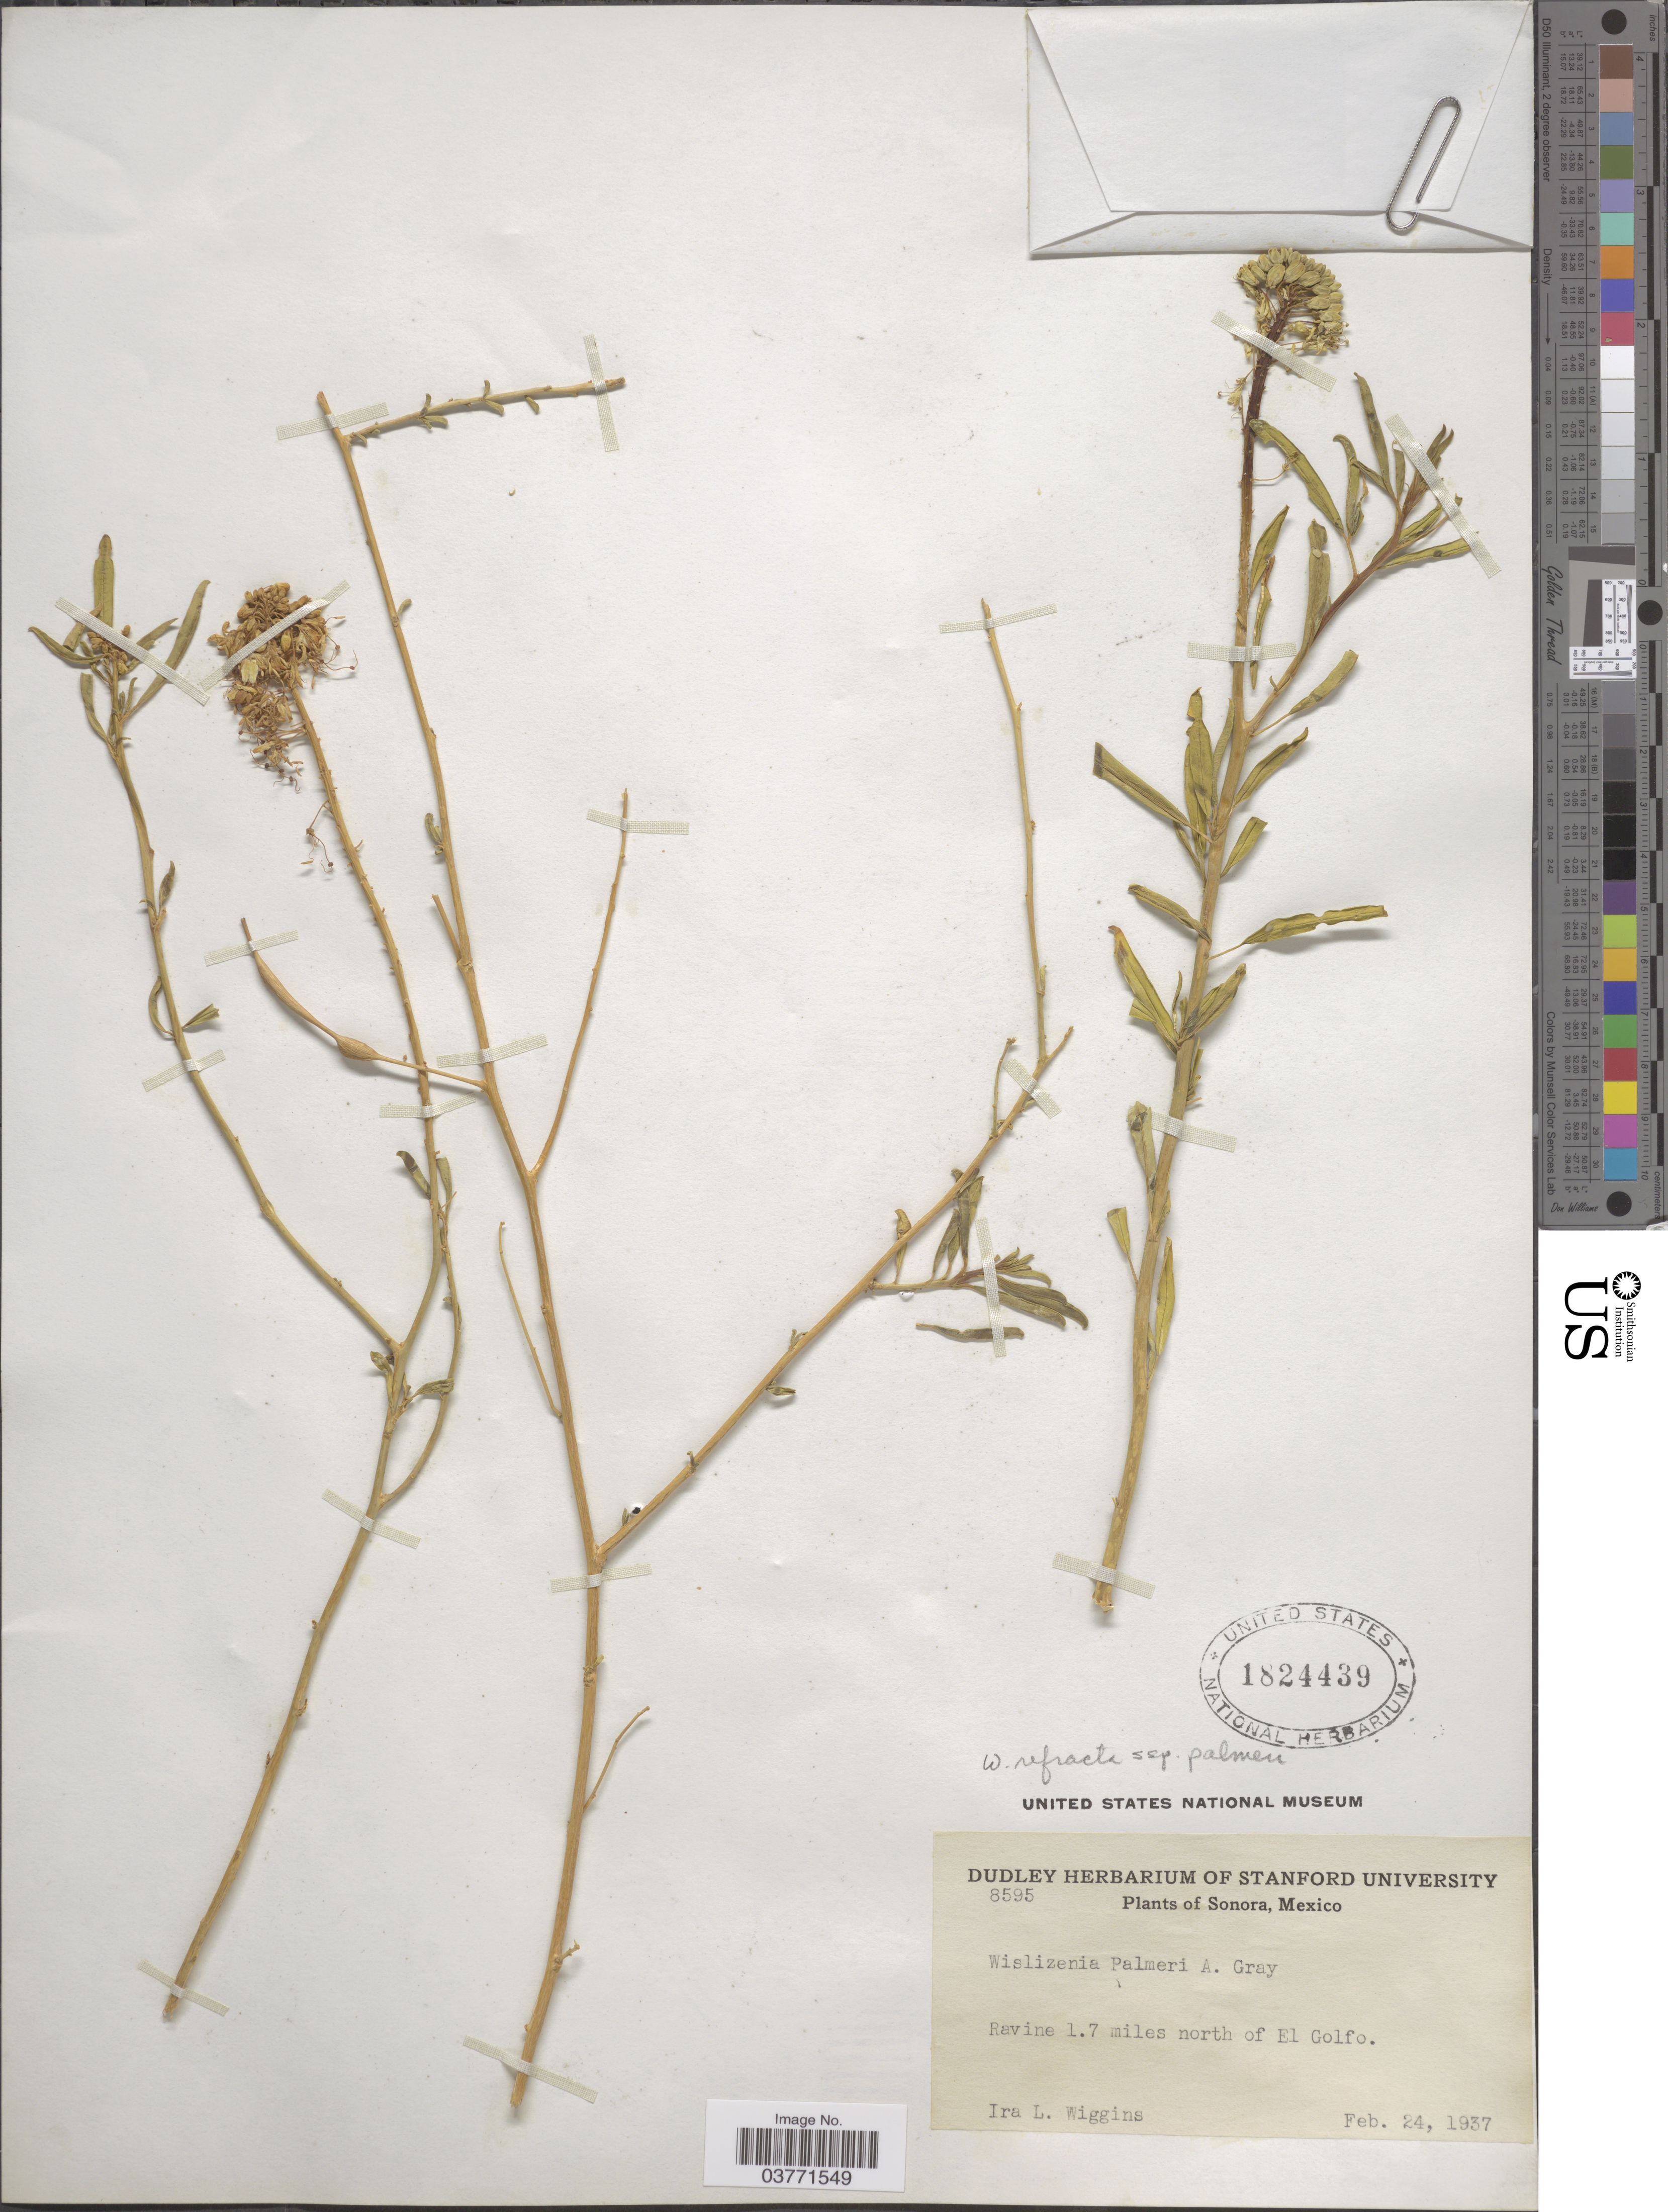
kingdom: Plantae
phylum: Tracheophyta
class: Magnoliopsida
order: Brassicales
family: Cleomaceae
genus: Cleomella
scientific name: Cleomella palmeri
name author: (A. Gray) J.C. Hall & Roalson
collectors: I. L. Wiggins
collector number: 8595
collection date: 1937-02-24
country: Mexico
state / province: Sonora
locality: Ravine 1.7 miles north of El Golfo.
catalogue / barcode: US 1824439